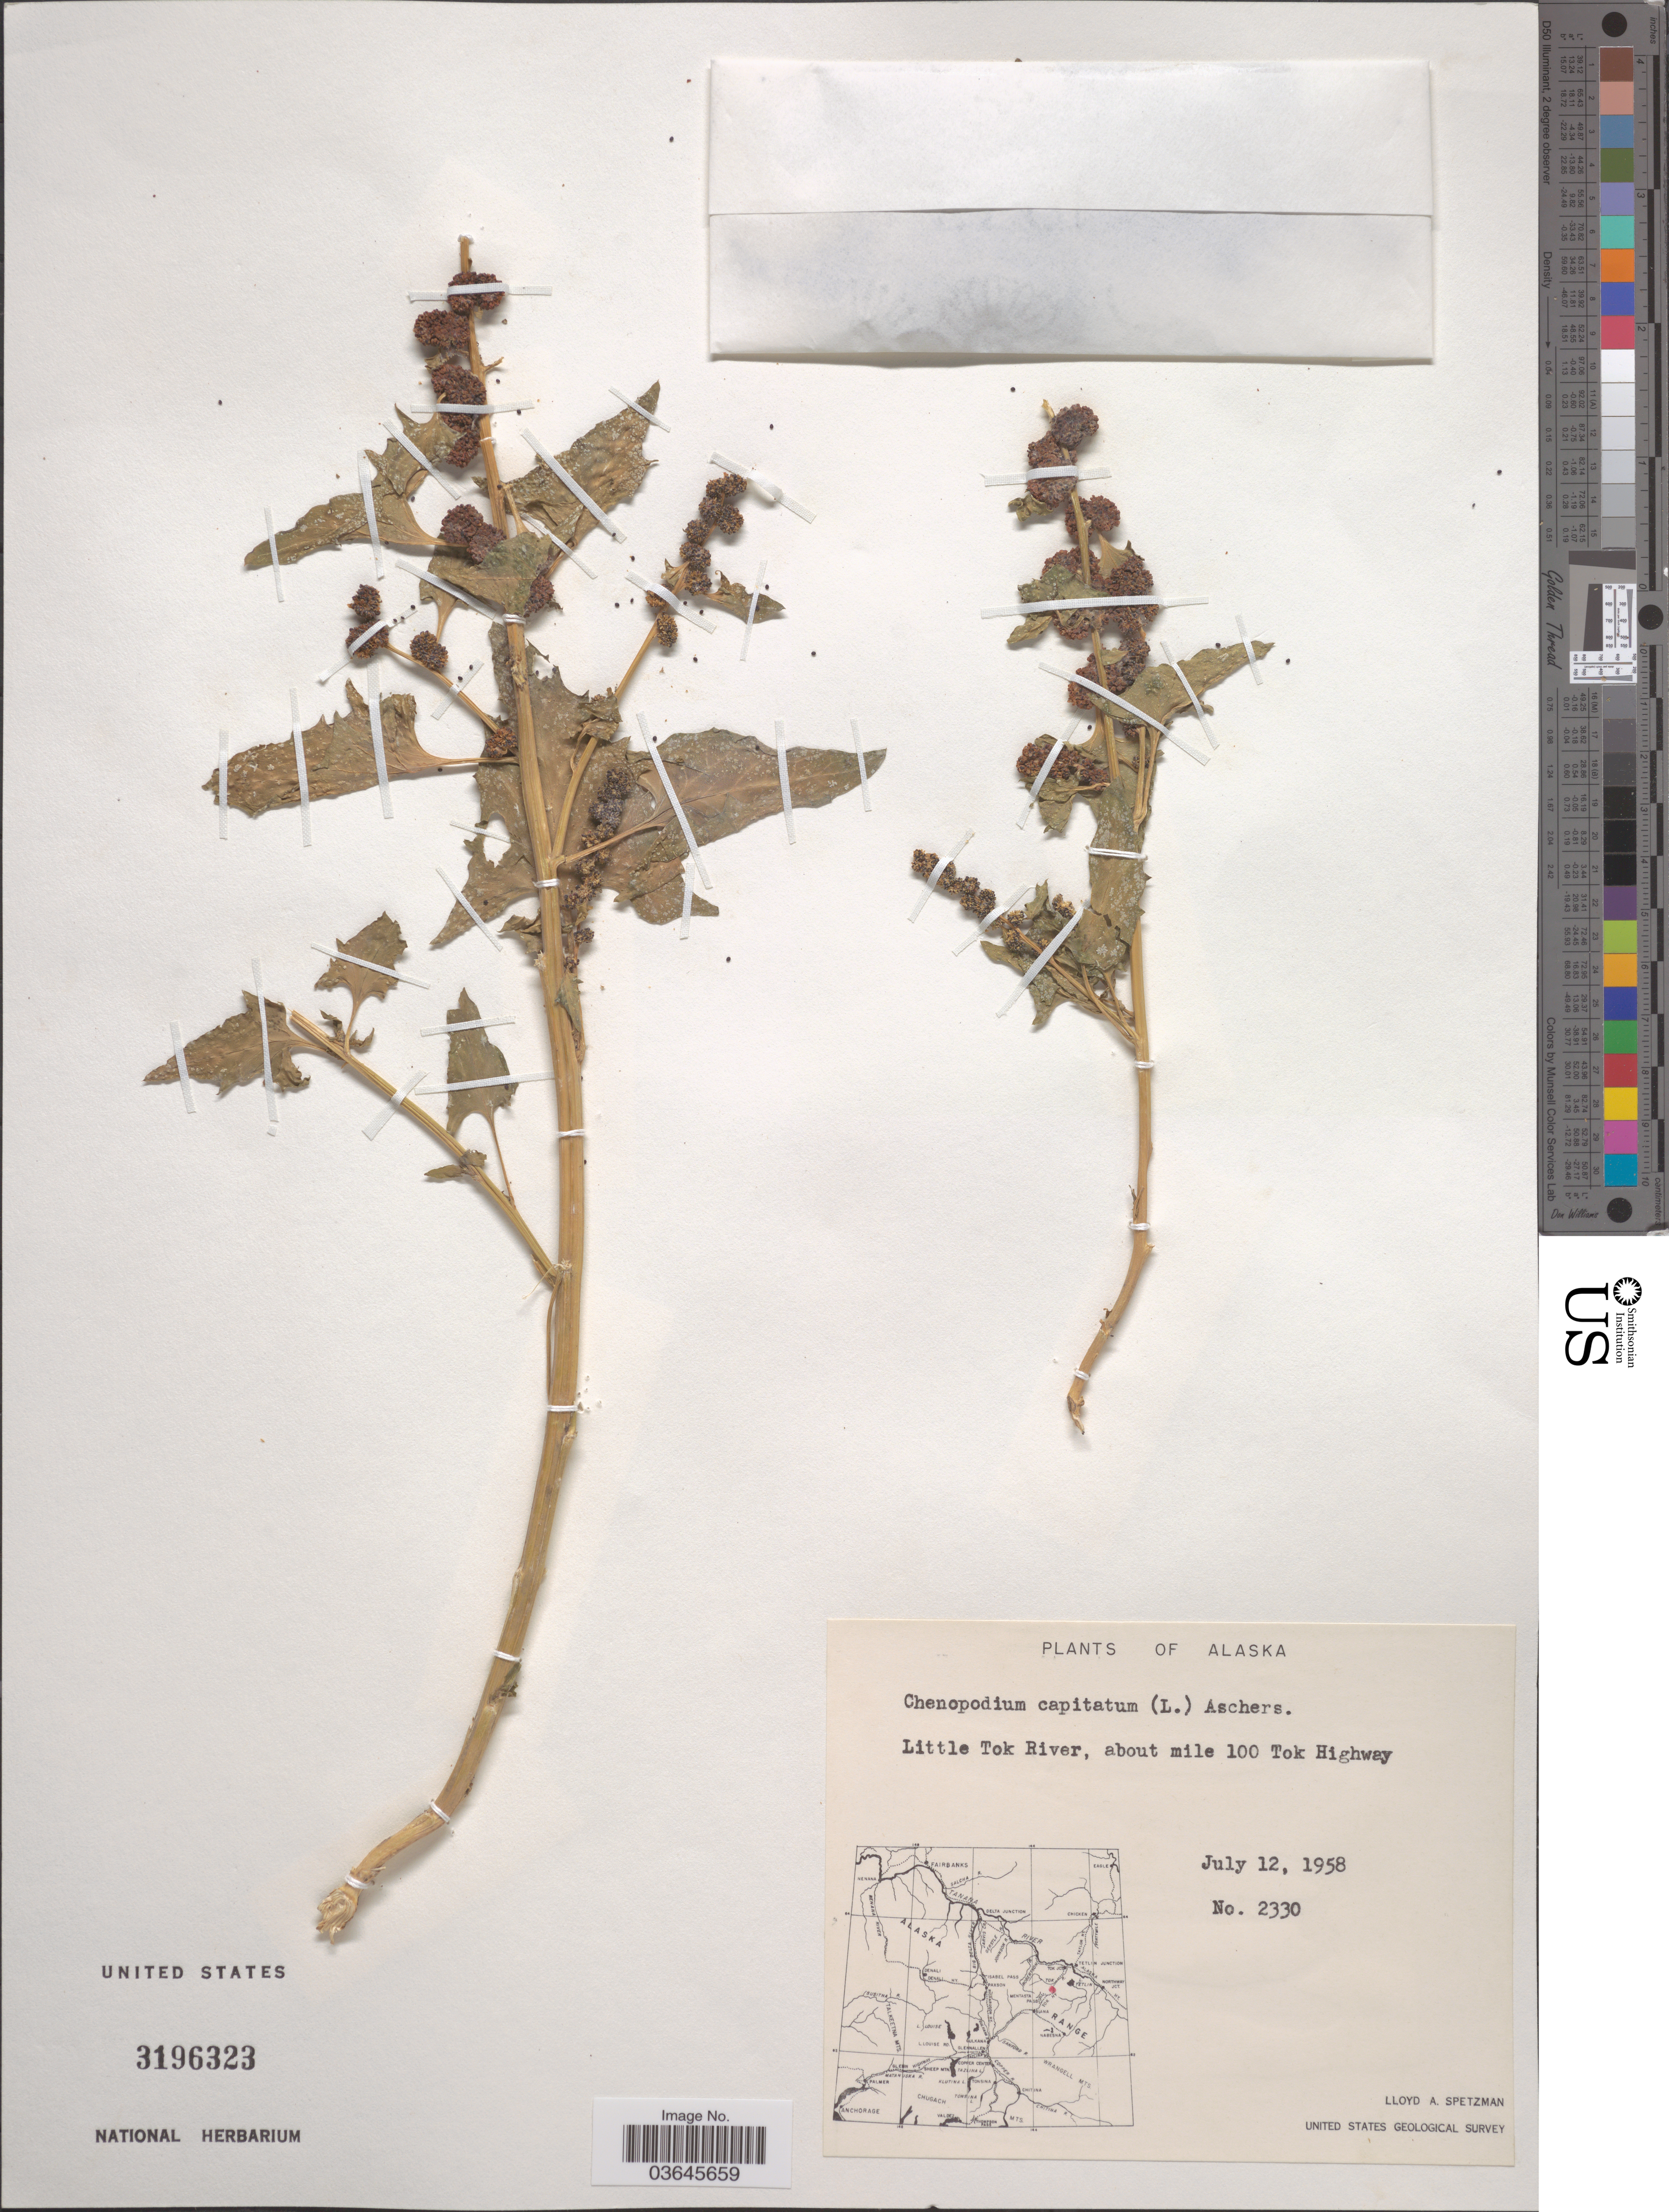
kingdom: Plantae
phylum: Tracheophyta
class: Magnoliopsida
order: Caryophyllales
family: Amaranthaceae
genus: Blitum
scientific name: Blitum capitatum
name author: L.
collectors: L. Spetzman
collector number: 2330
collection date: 1958-07-12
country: United States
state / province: Alaska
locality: Little Tok River, about mile 100 Tok Highway.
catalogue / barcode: US 3196323